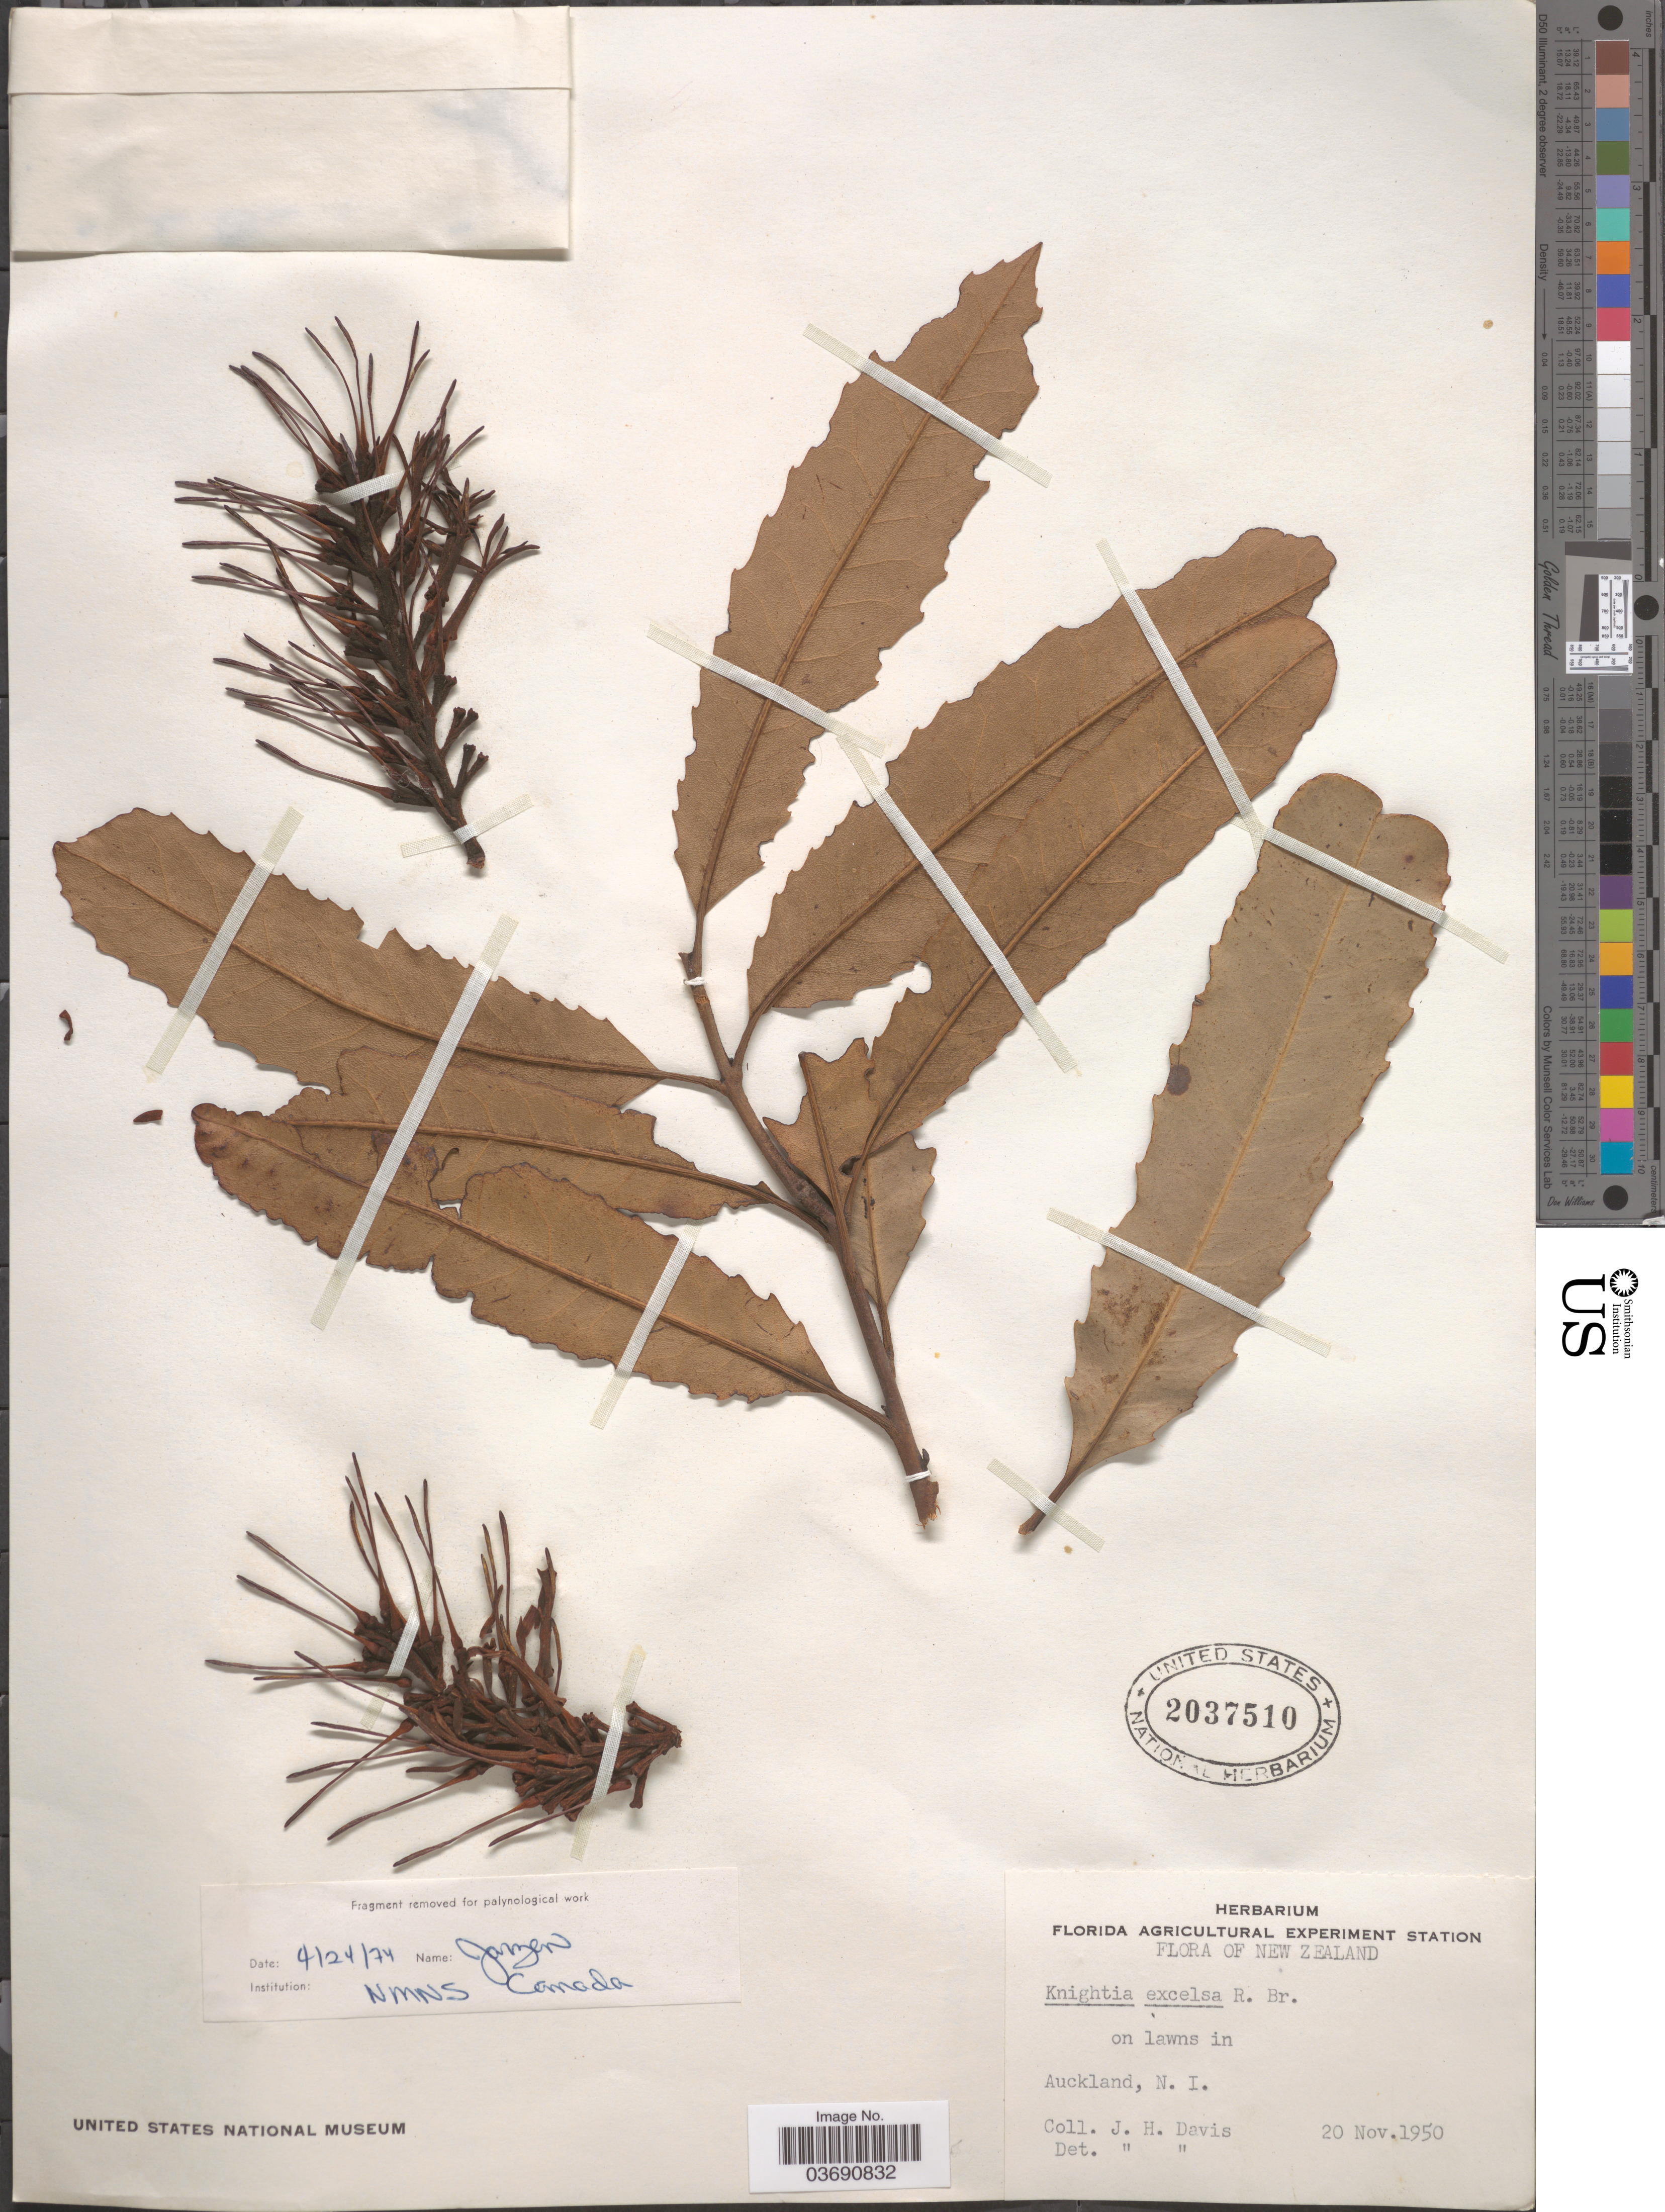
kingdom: Plantae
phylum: Tracheophyta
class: Magnoliopsida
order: Proteales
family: Proteaceae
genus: Knightia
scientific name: Knightia excelsa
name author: R. Br.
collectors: J. Davis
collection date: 1950-11-20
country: New Zealand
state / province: Auckland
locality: N.I.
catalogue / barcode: US 2037510